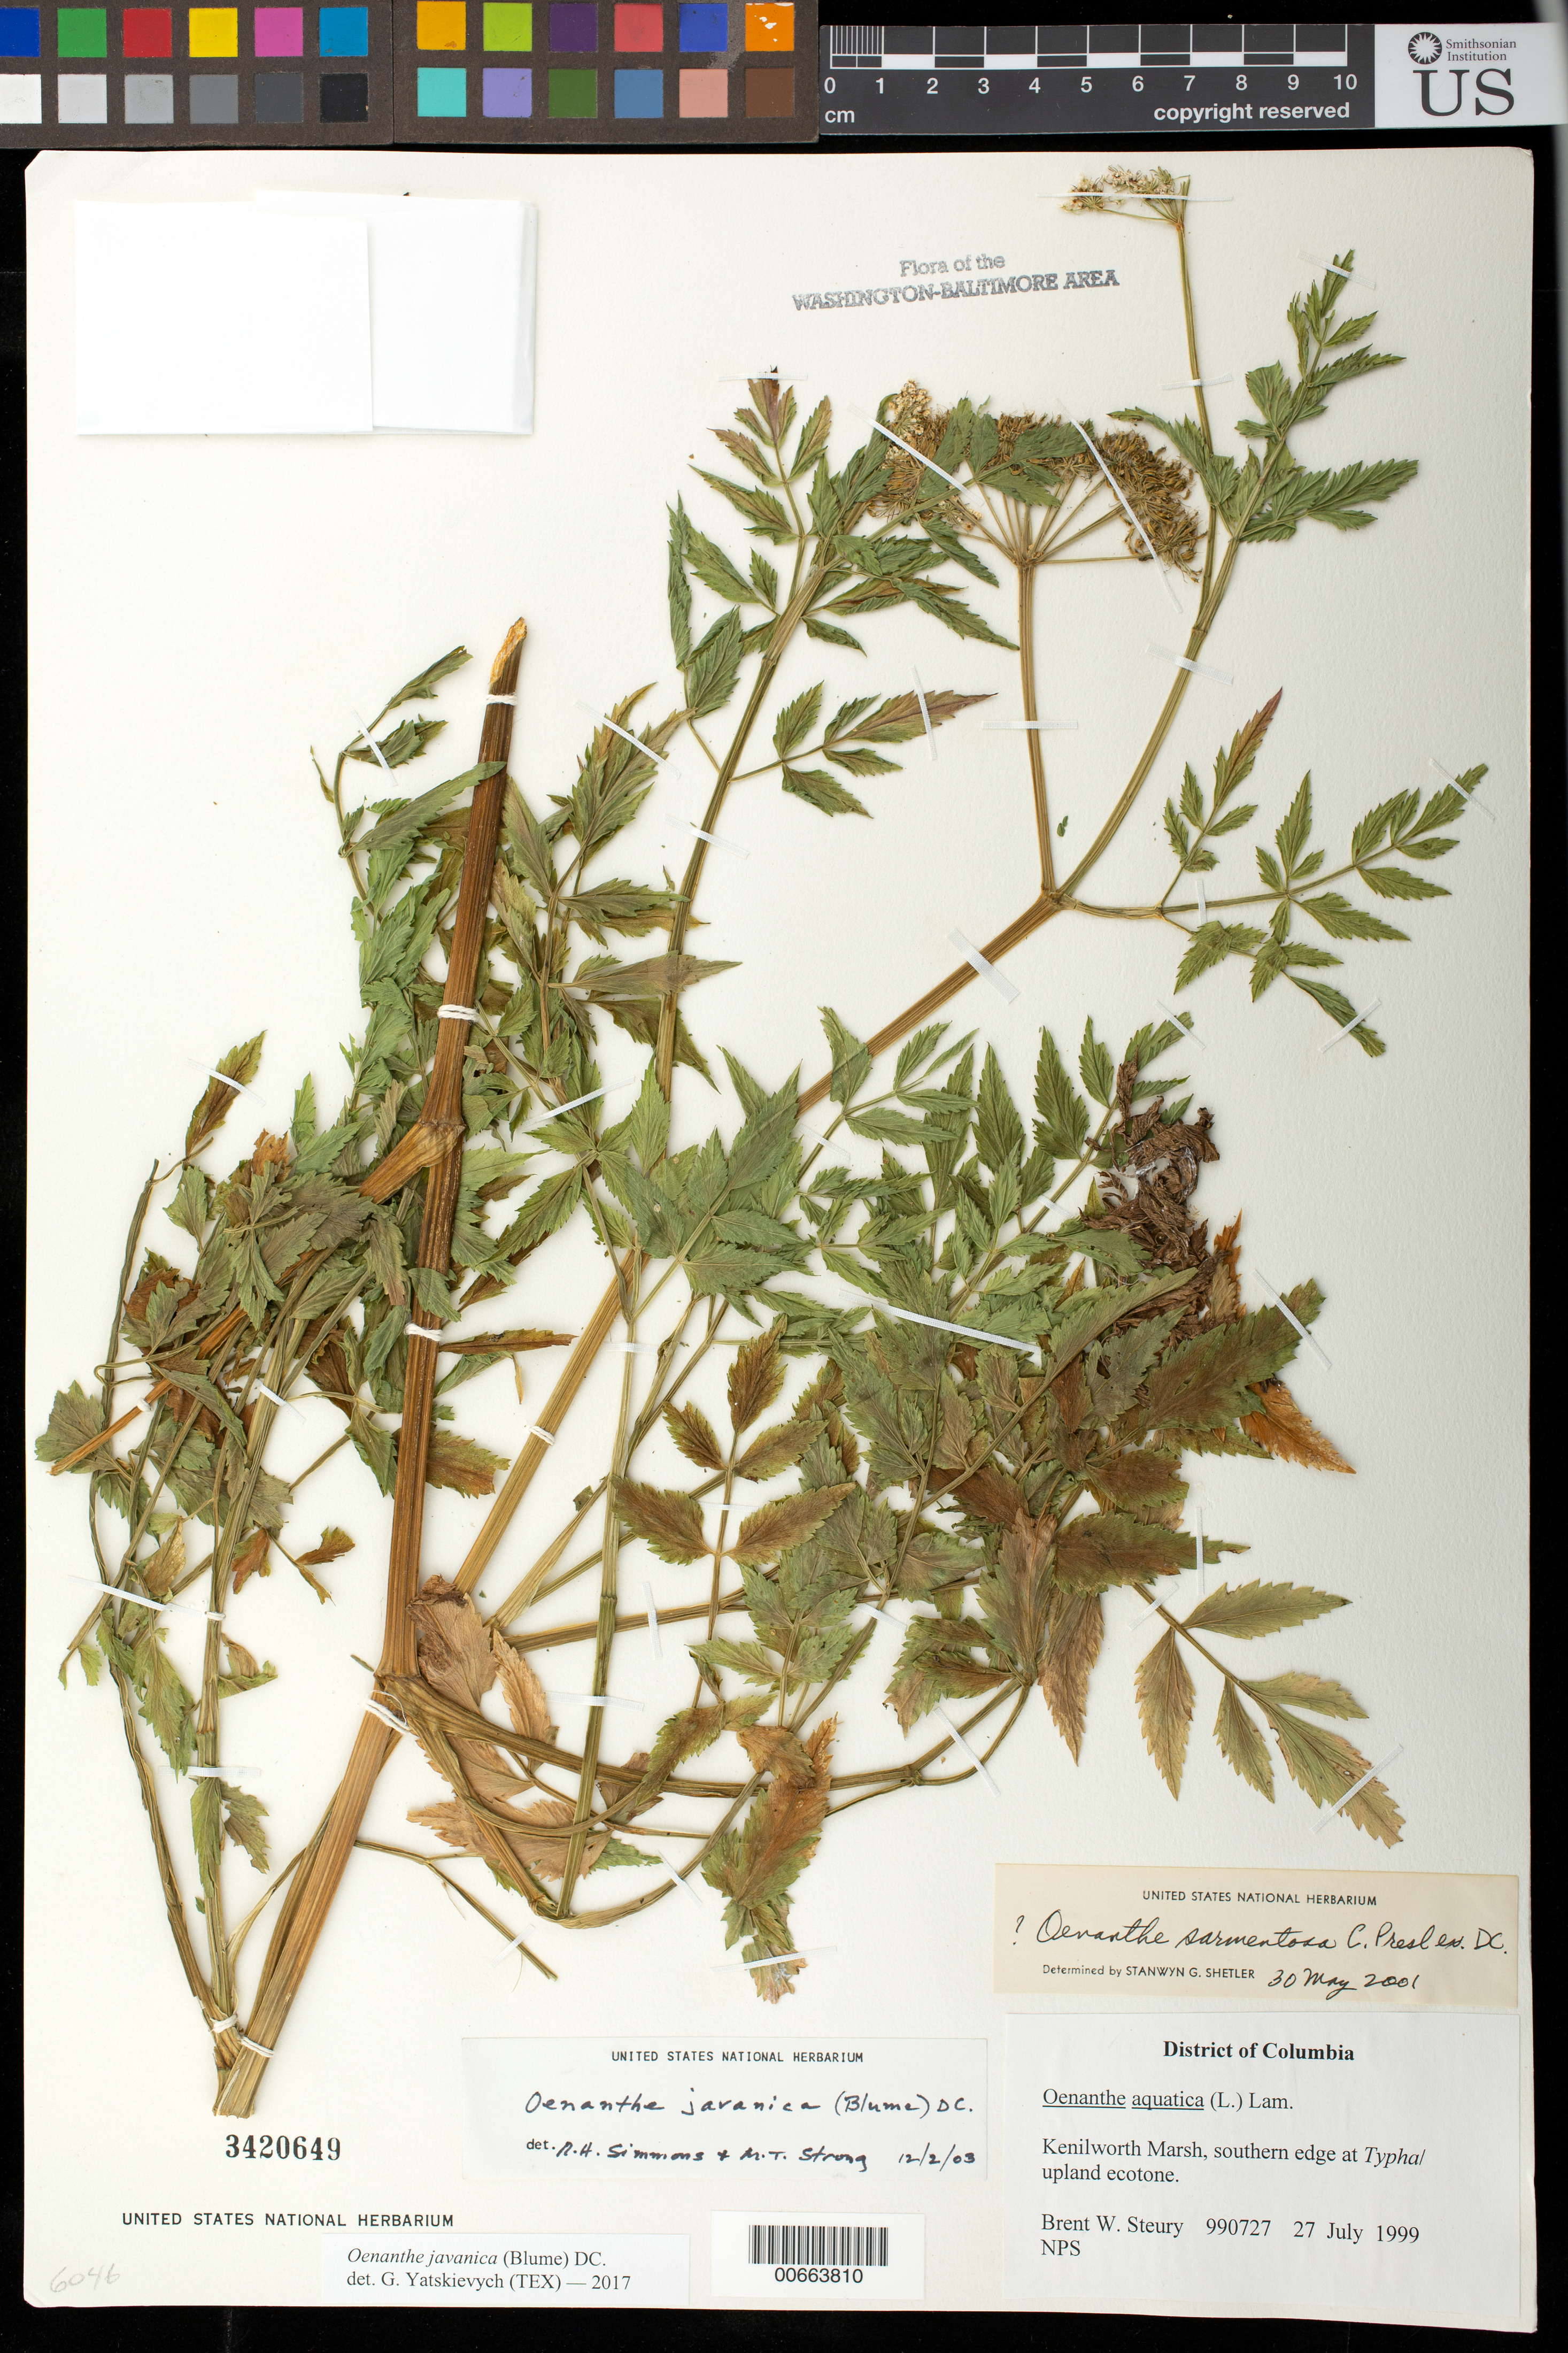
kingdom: Plantae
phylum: Tracheophyta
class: Magnoliopsida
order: Apiales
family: Apiaceae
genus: Oenanthe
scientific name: Oenanthe javanica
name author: (Blume) DC.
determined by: Yatskievych, G. A.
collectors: B. Steury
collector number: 990727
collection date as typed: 15 Jul 1999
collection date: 1999-07-15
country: United States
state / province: District of Columbia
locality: Kenilworth Marsh, southern edge.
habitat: Typha/ upland ecotone.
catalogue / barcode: US 3420649